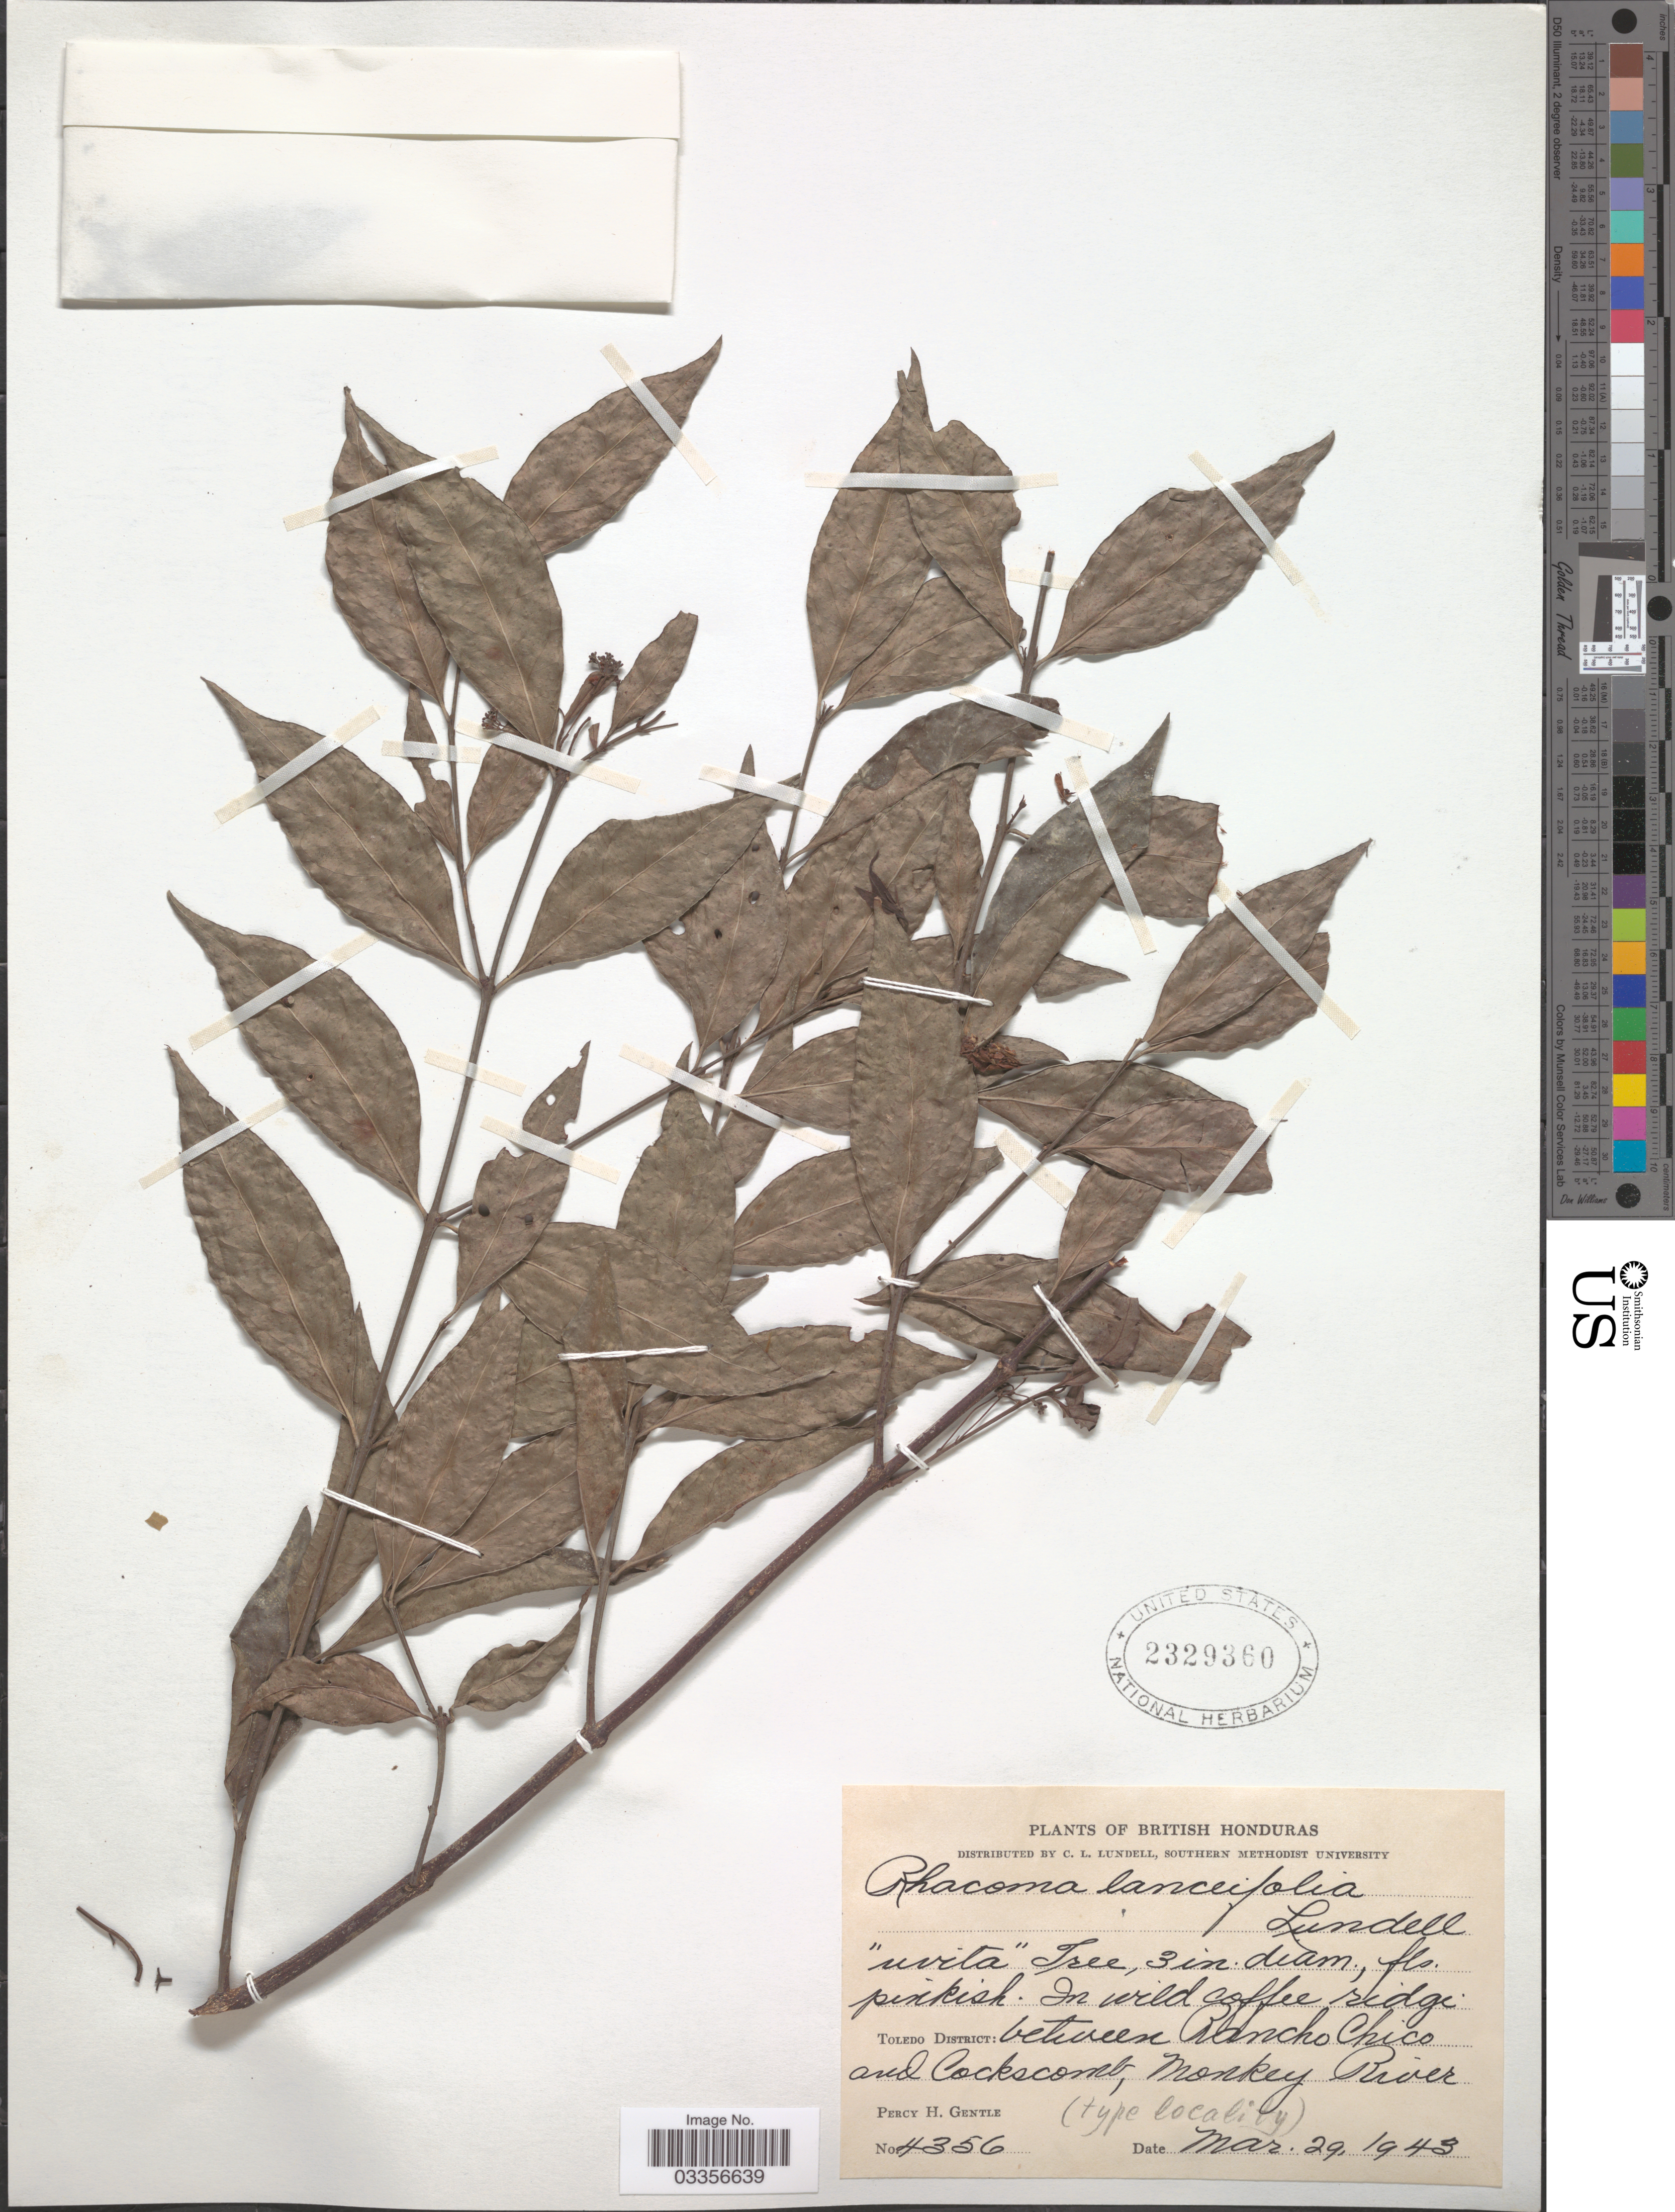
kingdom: Plantae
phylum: Tracheophyta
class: Magnoliopsida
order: Celastrales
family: Celastraceae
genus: Crossopetalum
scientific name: Crossopetalum lanceifolium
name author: (Lundell) Lundell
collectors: P. H. Gentle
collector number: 4356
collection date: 1943-03-29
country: Belize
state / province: Toledo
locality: British Honduras, Toledo District: between Rancho Chico and Cockscomb, Monkey River.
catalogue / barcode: US 2329360